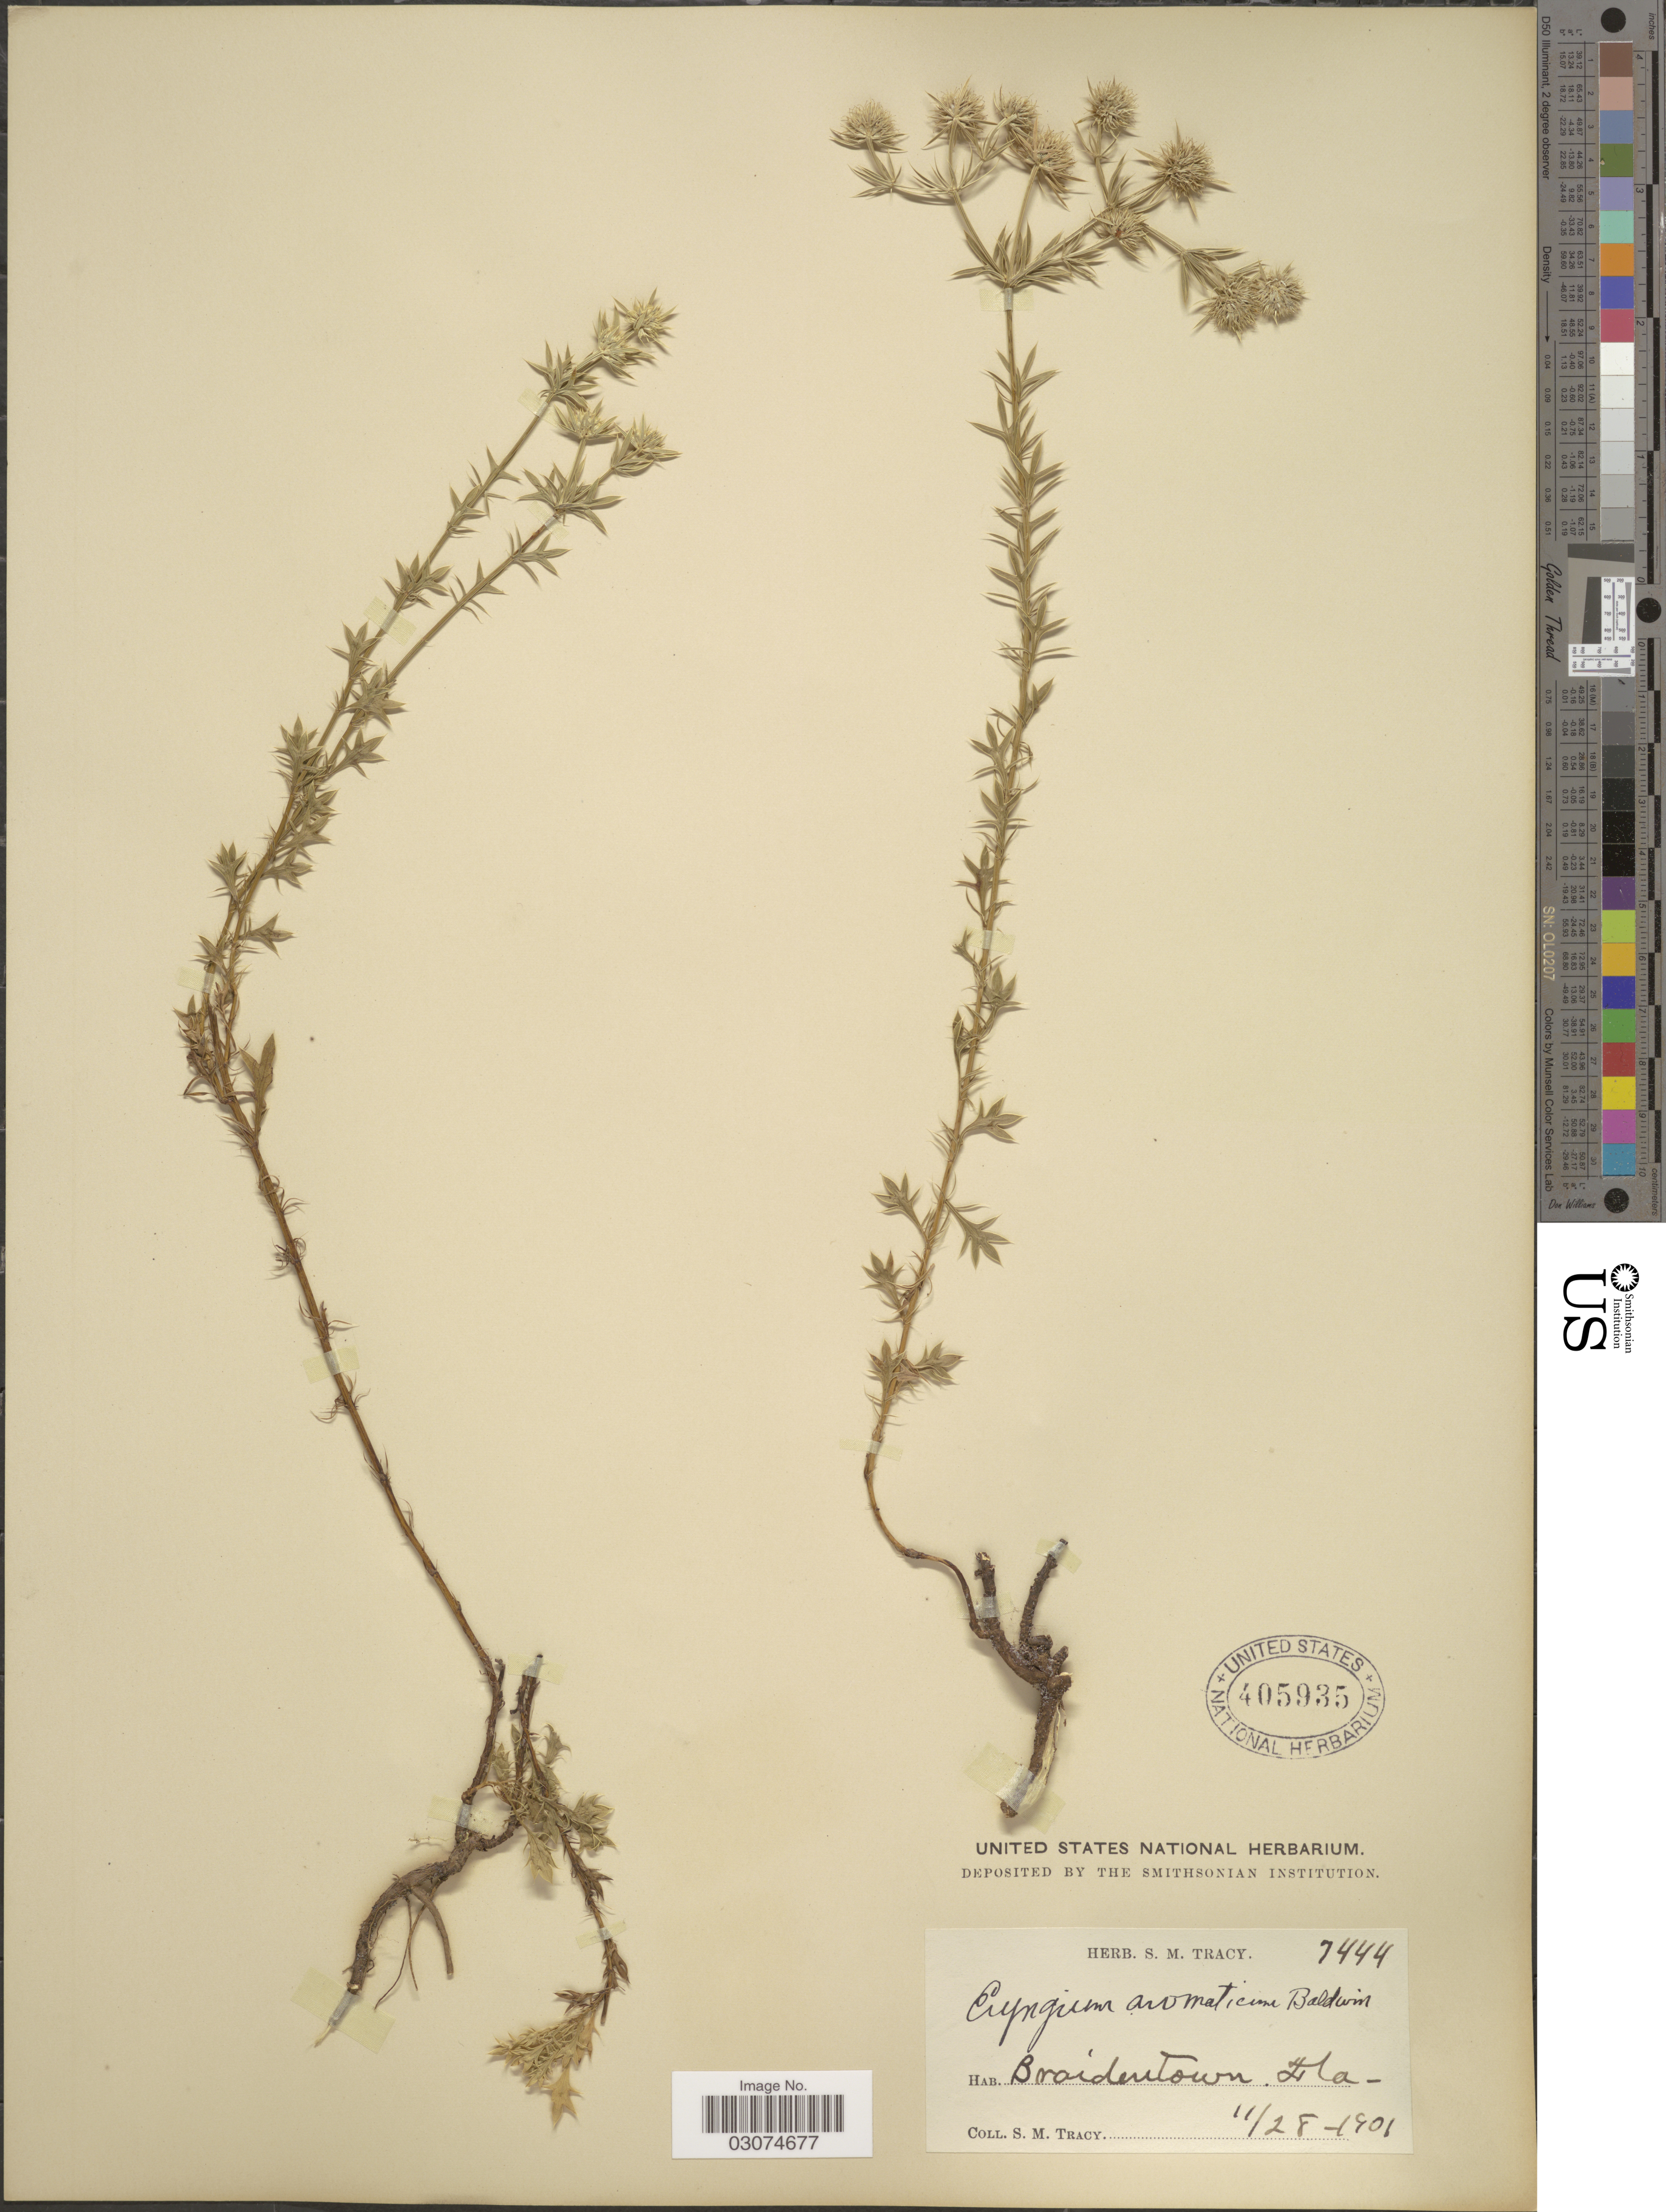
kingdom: Plantae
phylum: Tracheophyta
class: Magnoliopsida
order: Apiales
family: Apiaceae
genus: Eryngium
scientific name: Eryngium aromaticum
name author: Baldwin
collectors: S. M. Tracy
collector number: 7444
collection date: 1901-11-28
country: United States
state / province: Florida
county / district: Manatee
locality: Braidentown, Fla.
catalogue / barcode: US 405935